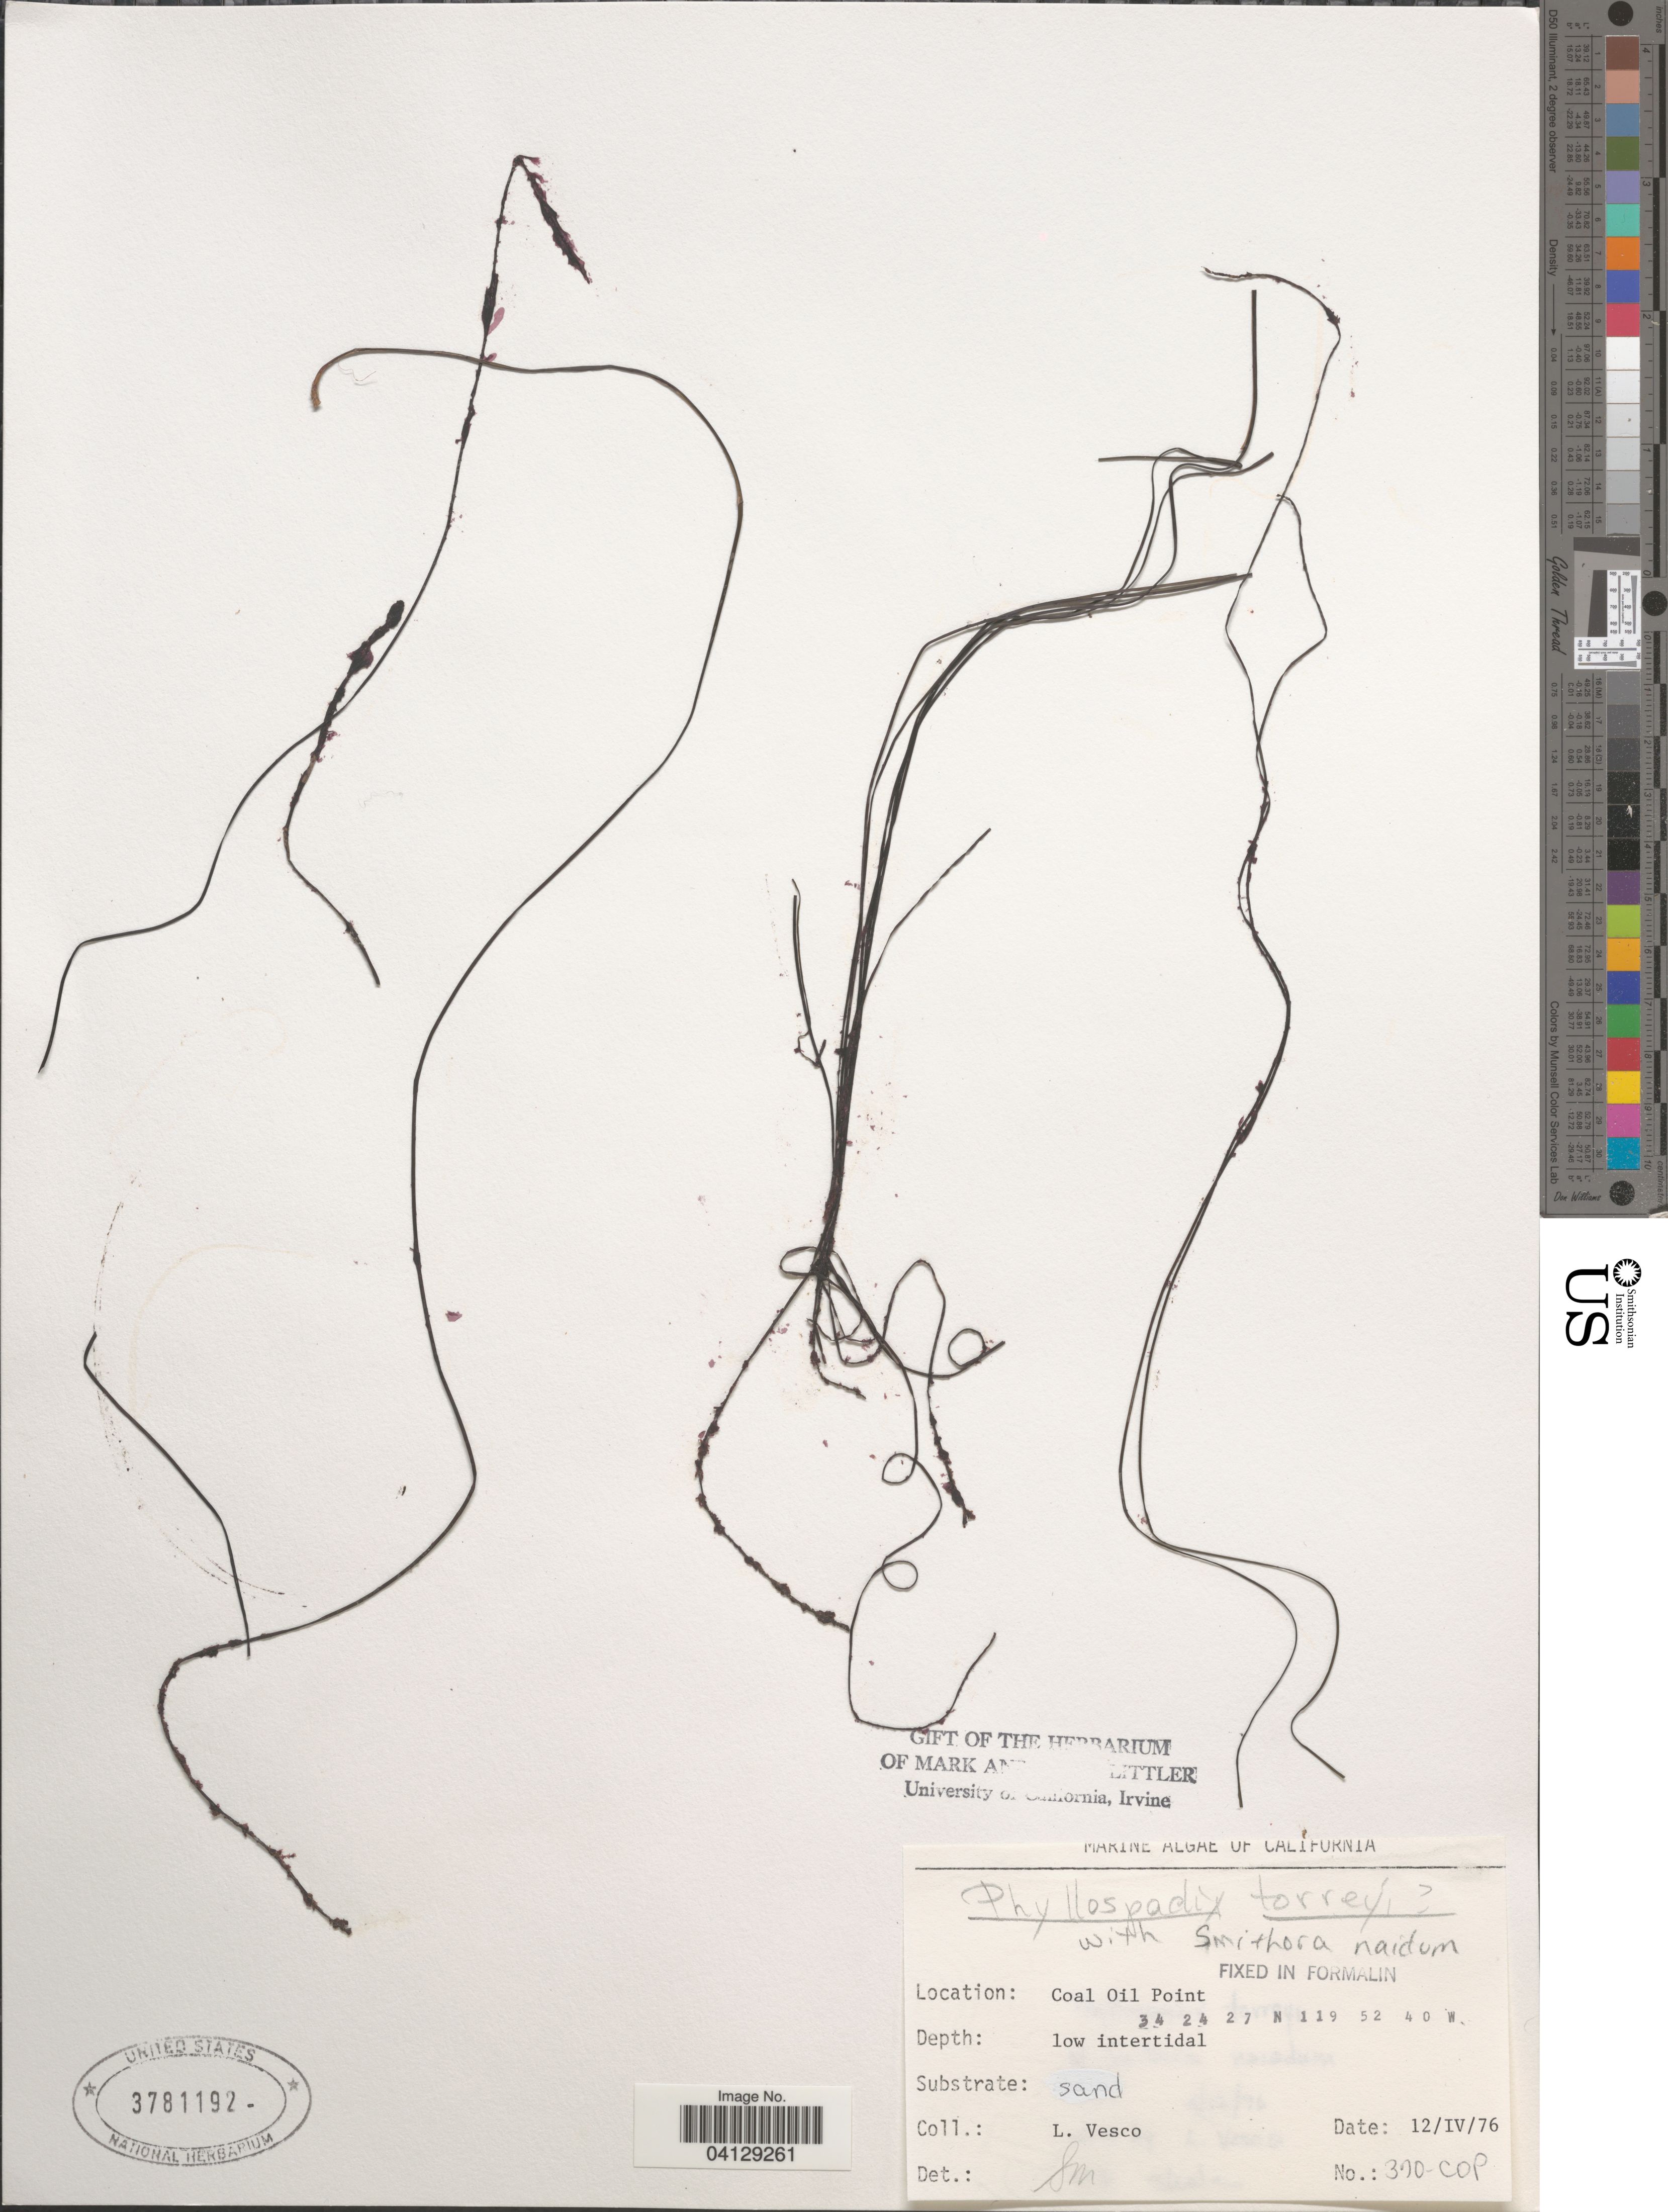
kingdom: Plantae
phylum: Tracheophyta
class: Liliopsida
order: Alismatales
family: Zosteraceae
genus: Phyllospadix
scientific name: Phyllospadix torreyi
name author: S. Watson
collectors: L. Vesco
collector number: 390-COP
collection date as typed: Transcribed d/m/y: 12/4/76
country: United States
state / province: California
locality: Coal Oil Point.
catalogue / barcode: US 3781192